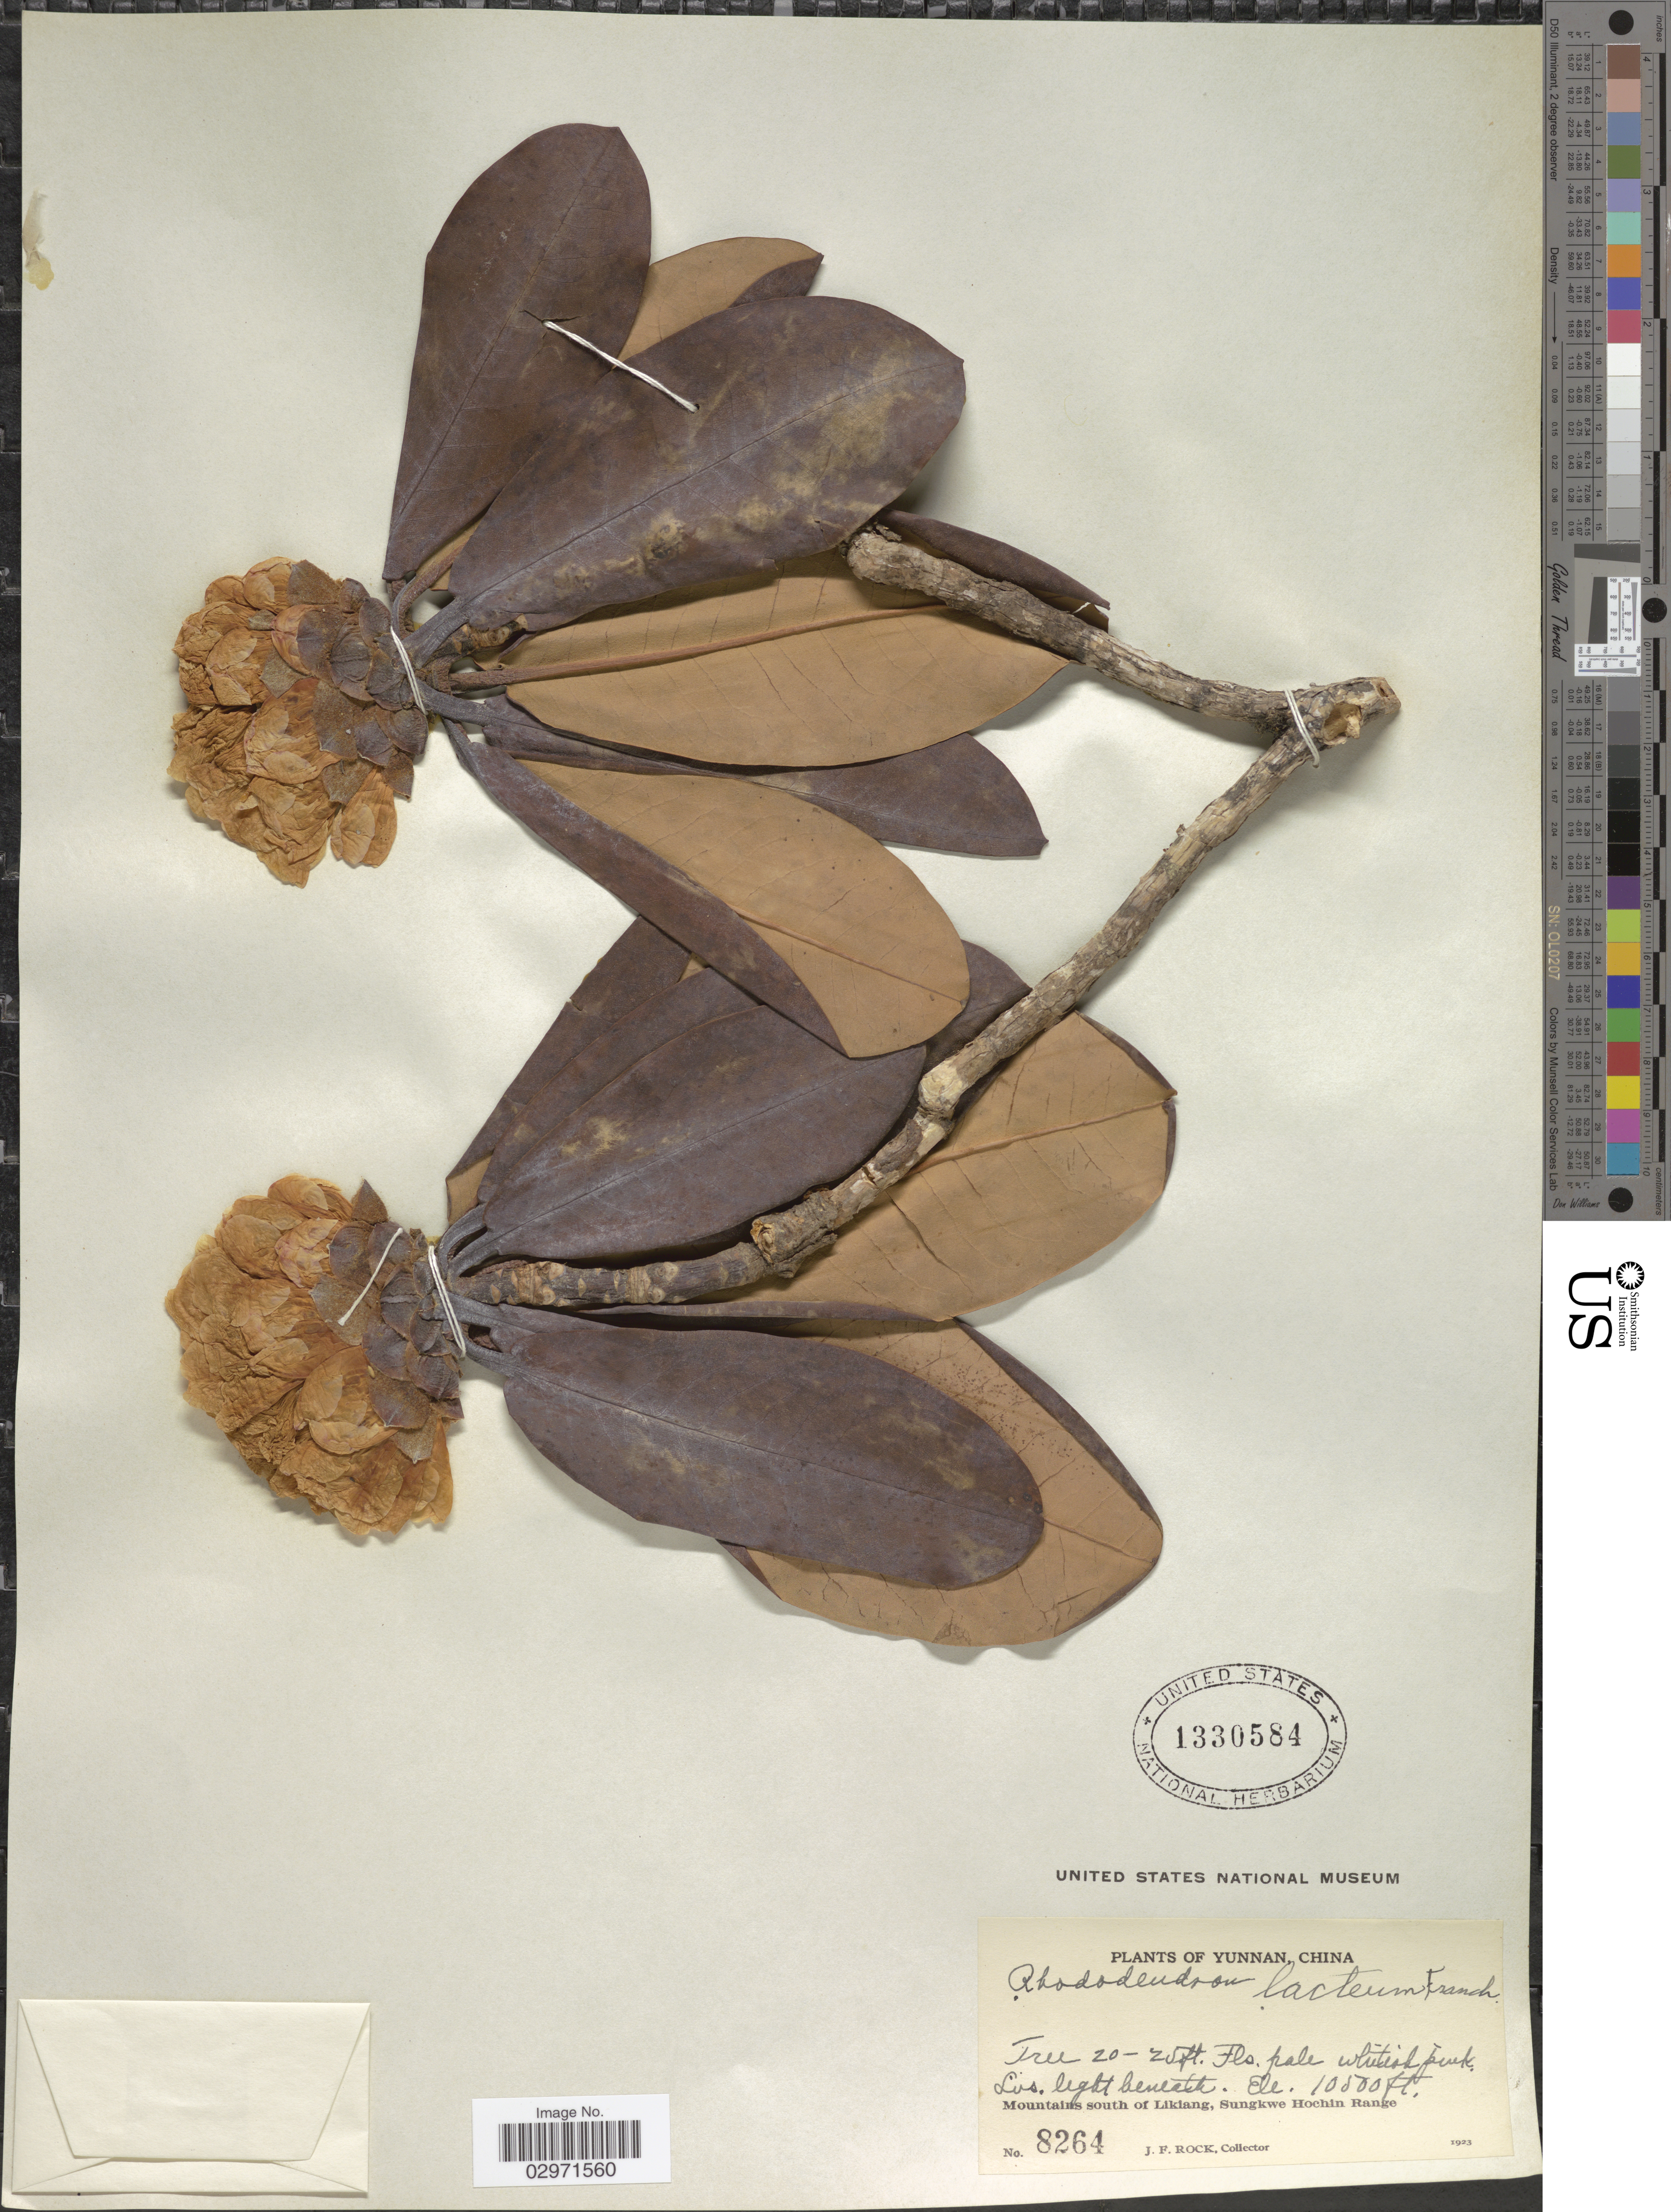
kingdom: Plantae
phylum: Tracheophyta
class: Magnoliopsida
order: Ericales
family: Ericaceae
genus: Rhododendron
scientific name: Rhododendron lacteum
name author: Franch.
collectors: J. Rock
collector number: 8264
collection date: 1923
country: China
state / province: Yunnan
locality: Mountains south of Likiang, Sungkwe Hochin Range.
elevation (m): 3200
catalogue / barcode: US 1330584